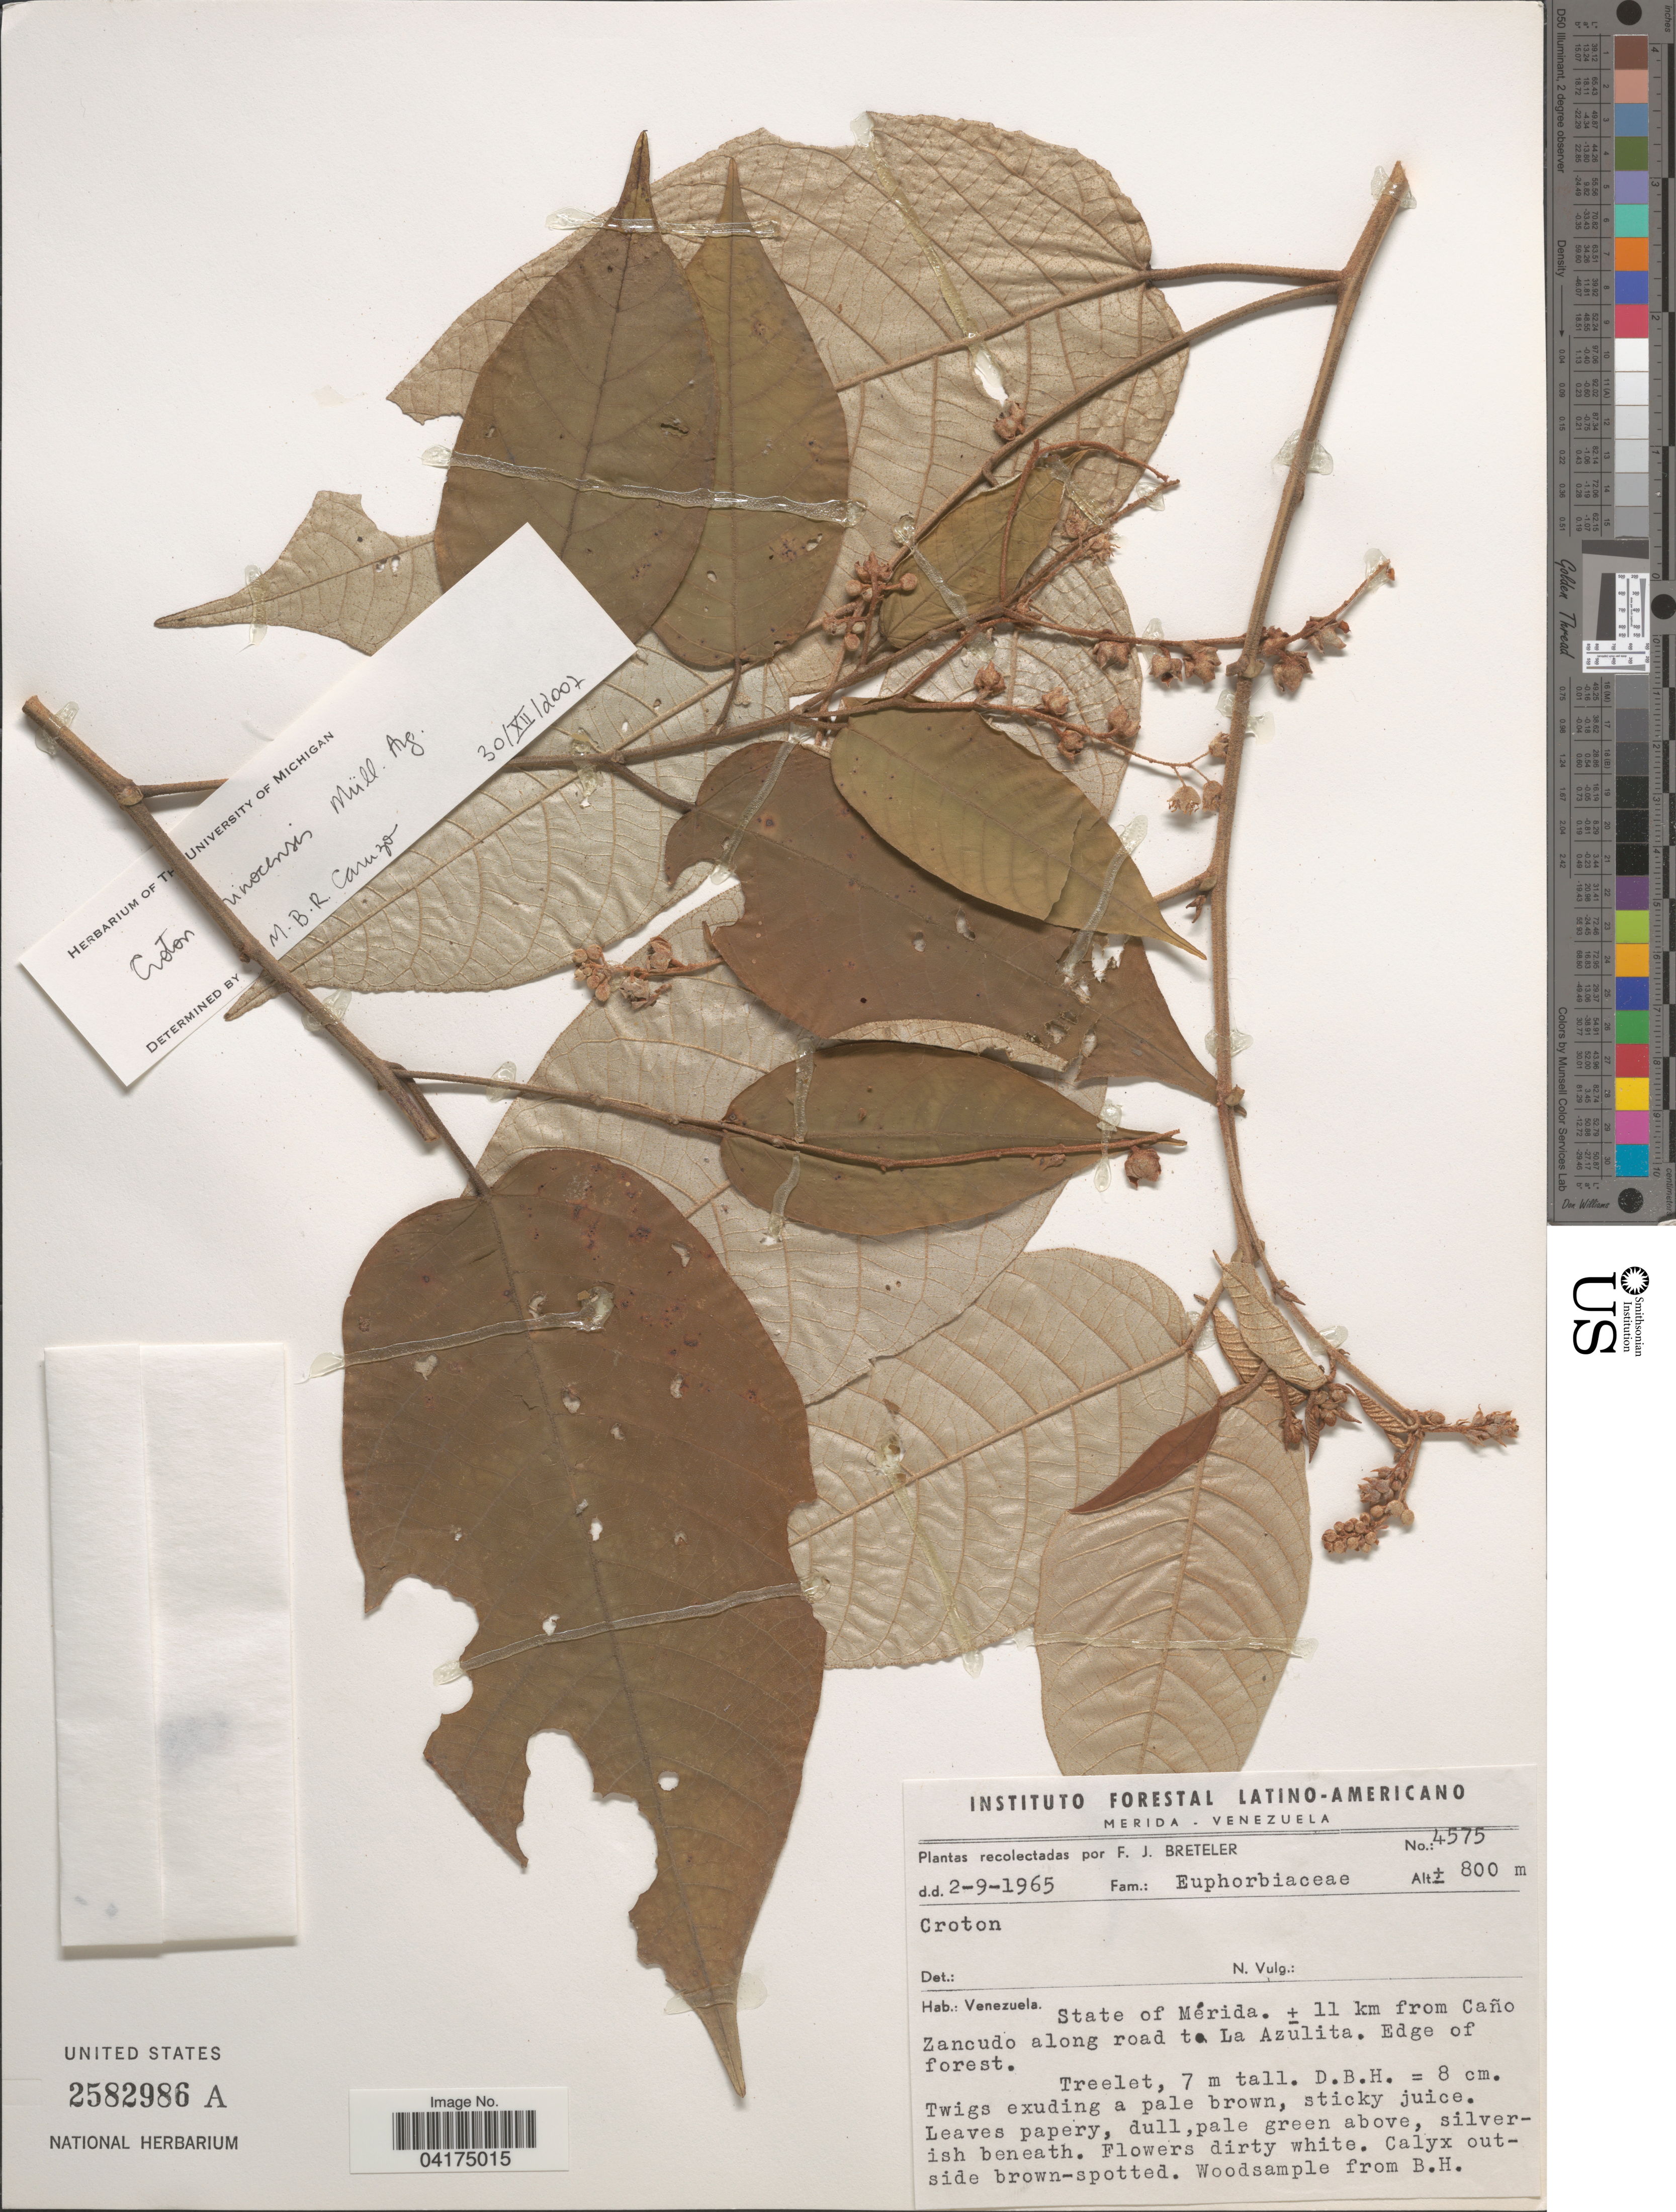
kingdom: Plantae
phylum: Tracheophyta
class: Magnoliopsida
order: Malpighiales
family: Euphorbiaceae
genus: Croton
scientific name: Croton orinocensis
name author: Müll. Arg.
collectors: F. J. Breteler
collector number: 4575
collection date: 1965-09-02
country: Venezuela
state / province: Merida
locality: ± 11 km from Caño Zancudo along road to La Azulita.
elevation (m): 800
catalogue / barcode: US 2582986A